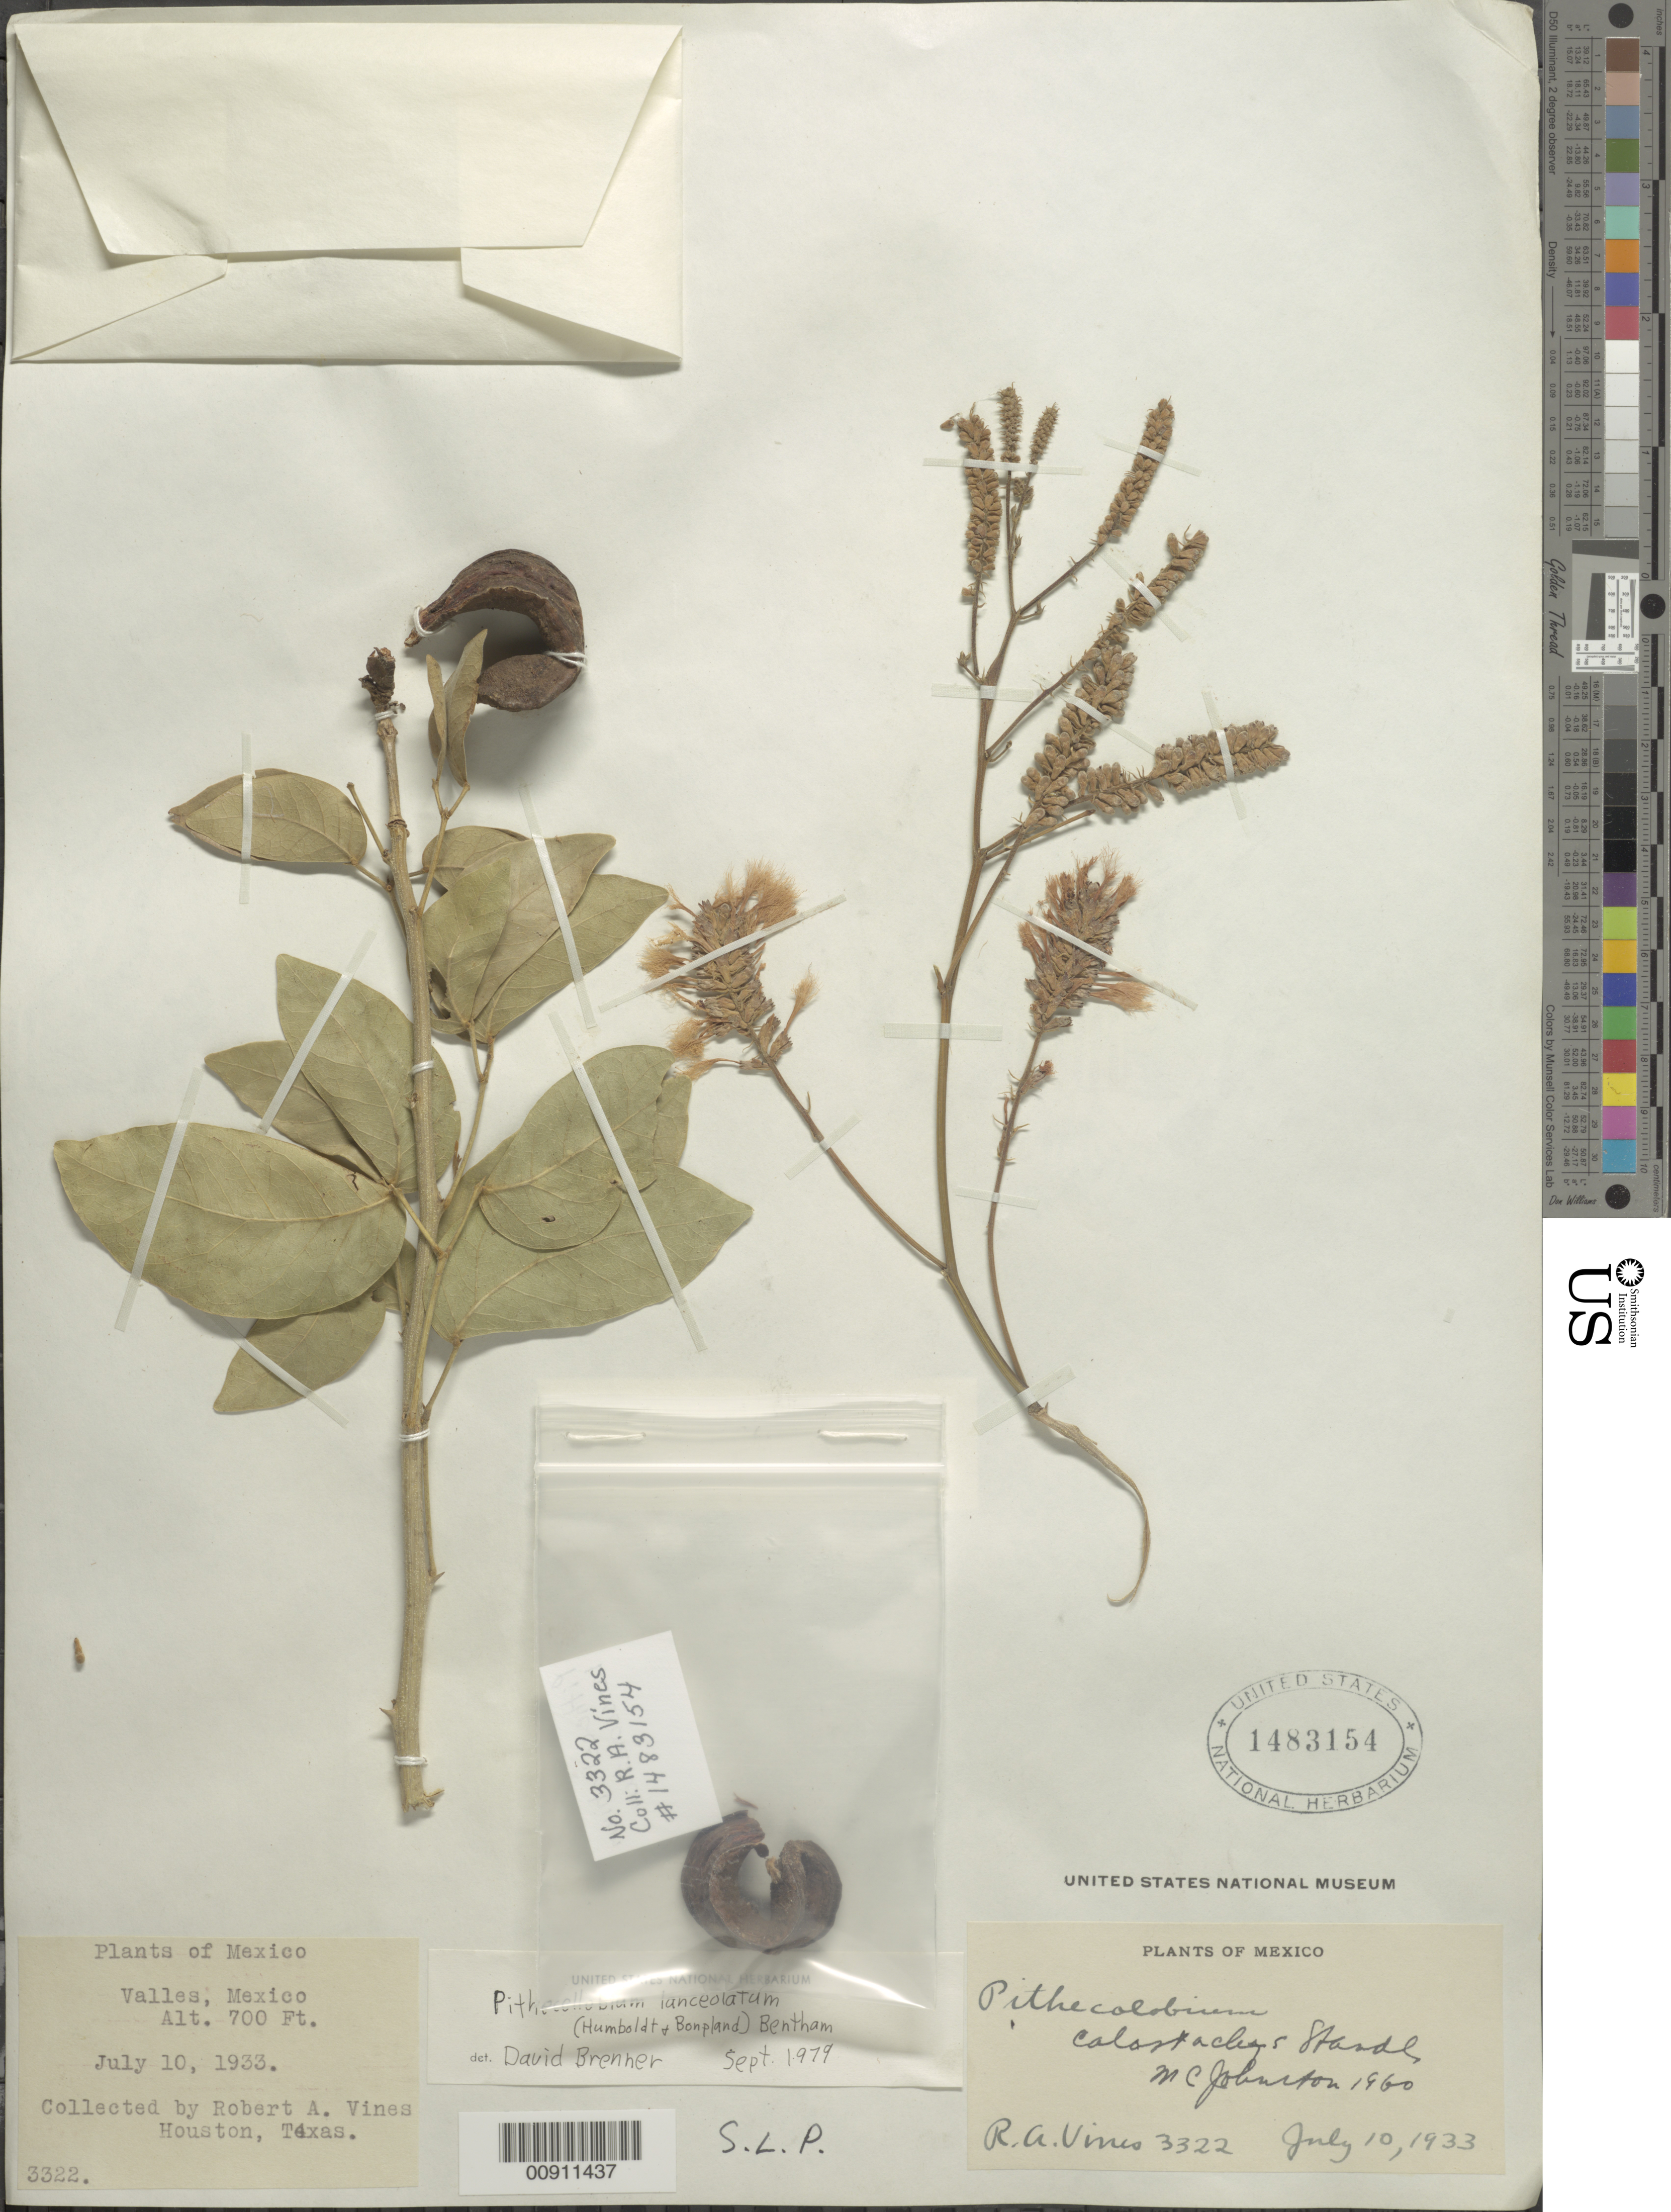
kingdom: Plantae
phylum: Tracheophyta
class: Magnoliopsida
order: Fabales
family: Fabaceae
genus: Pithecellobium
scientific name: Pithecellobium lanceolatum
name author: (Humb. & Bonpl. ex Willd.) Benth.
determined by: Brenner, D.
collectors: R. Vines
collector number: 3322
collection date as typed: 10 Jul 1933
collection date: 1933-07-10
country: Mexico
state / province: San Luis Potosí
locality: Valles.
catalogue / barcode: US 1483154